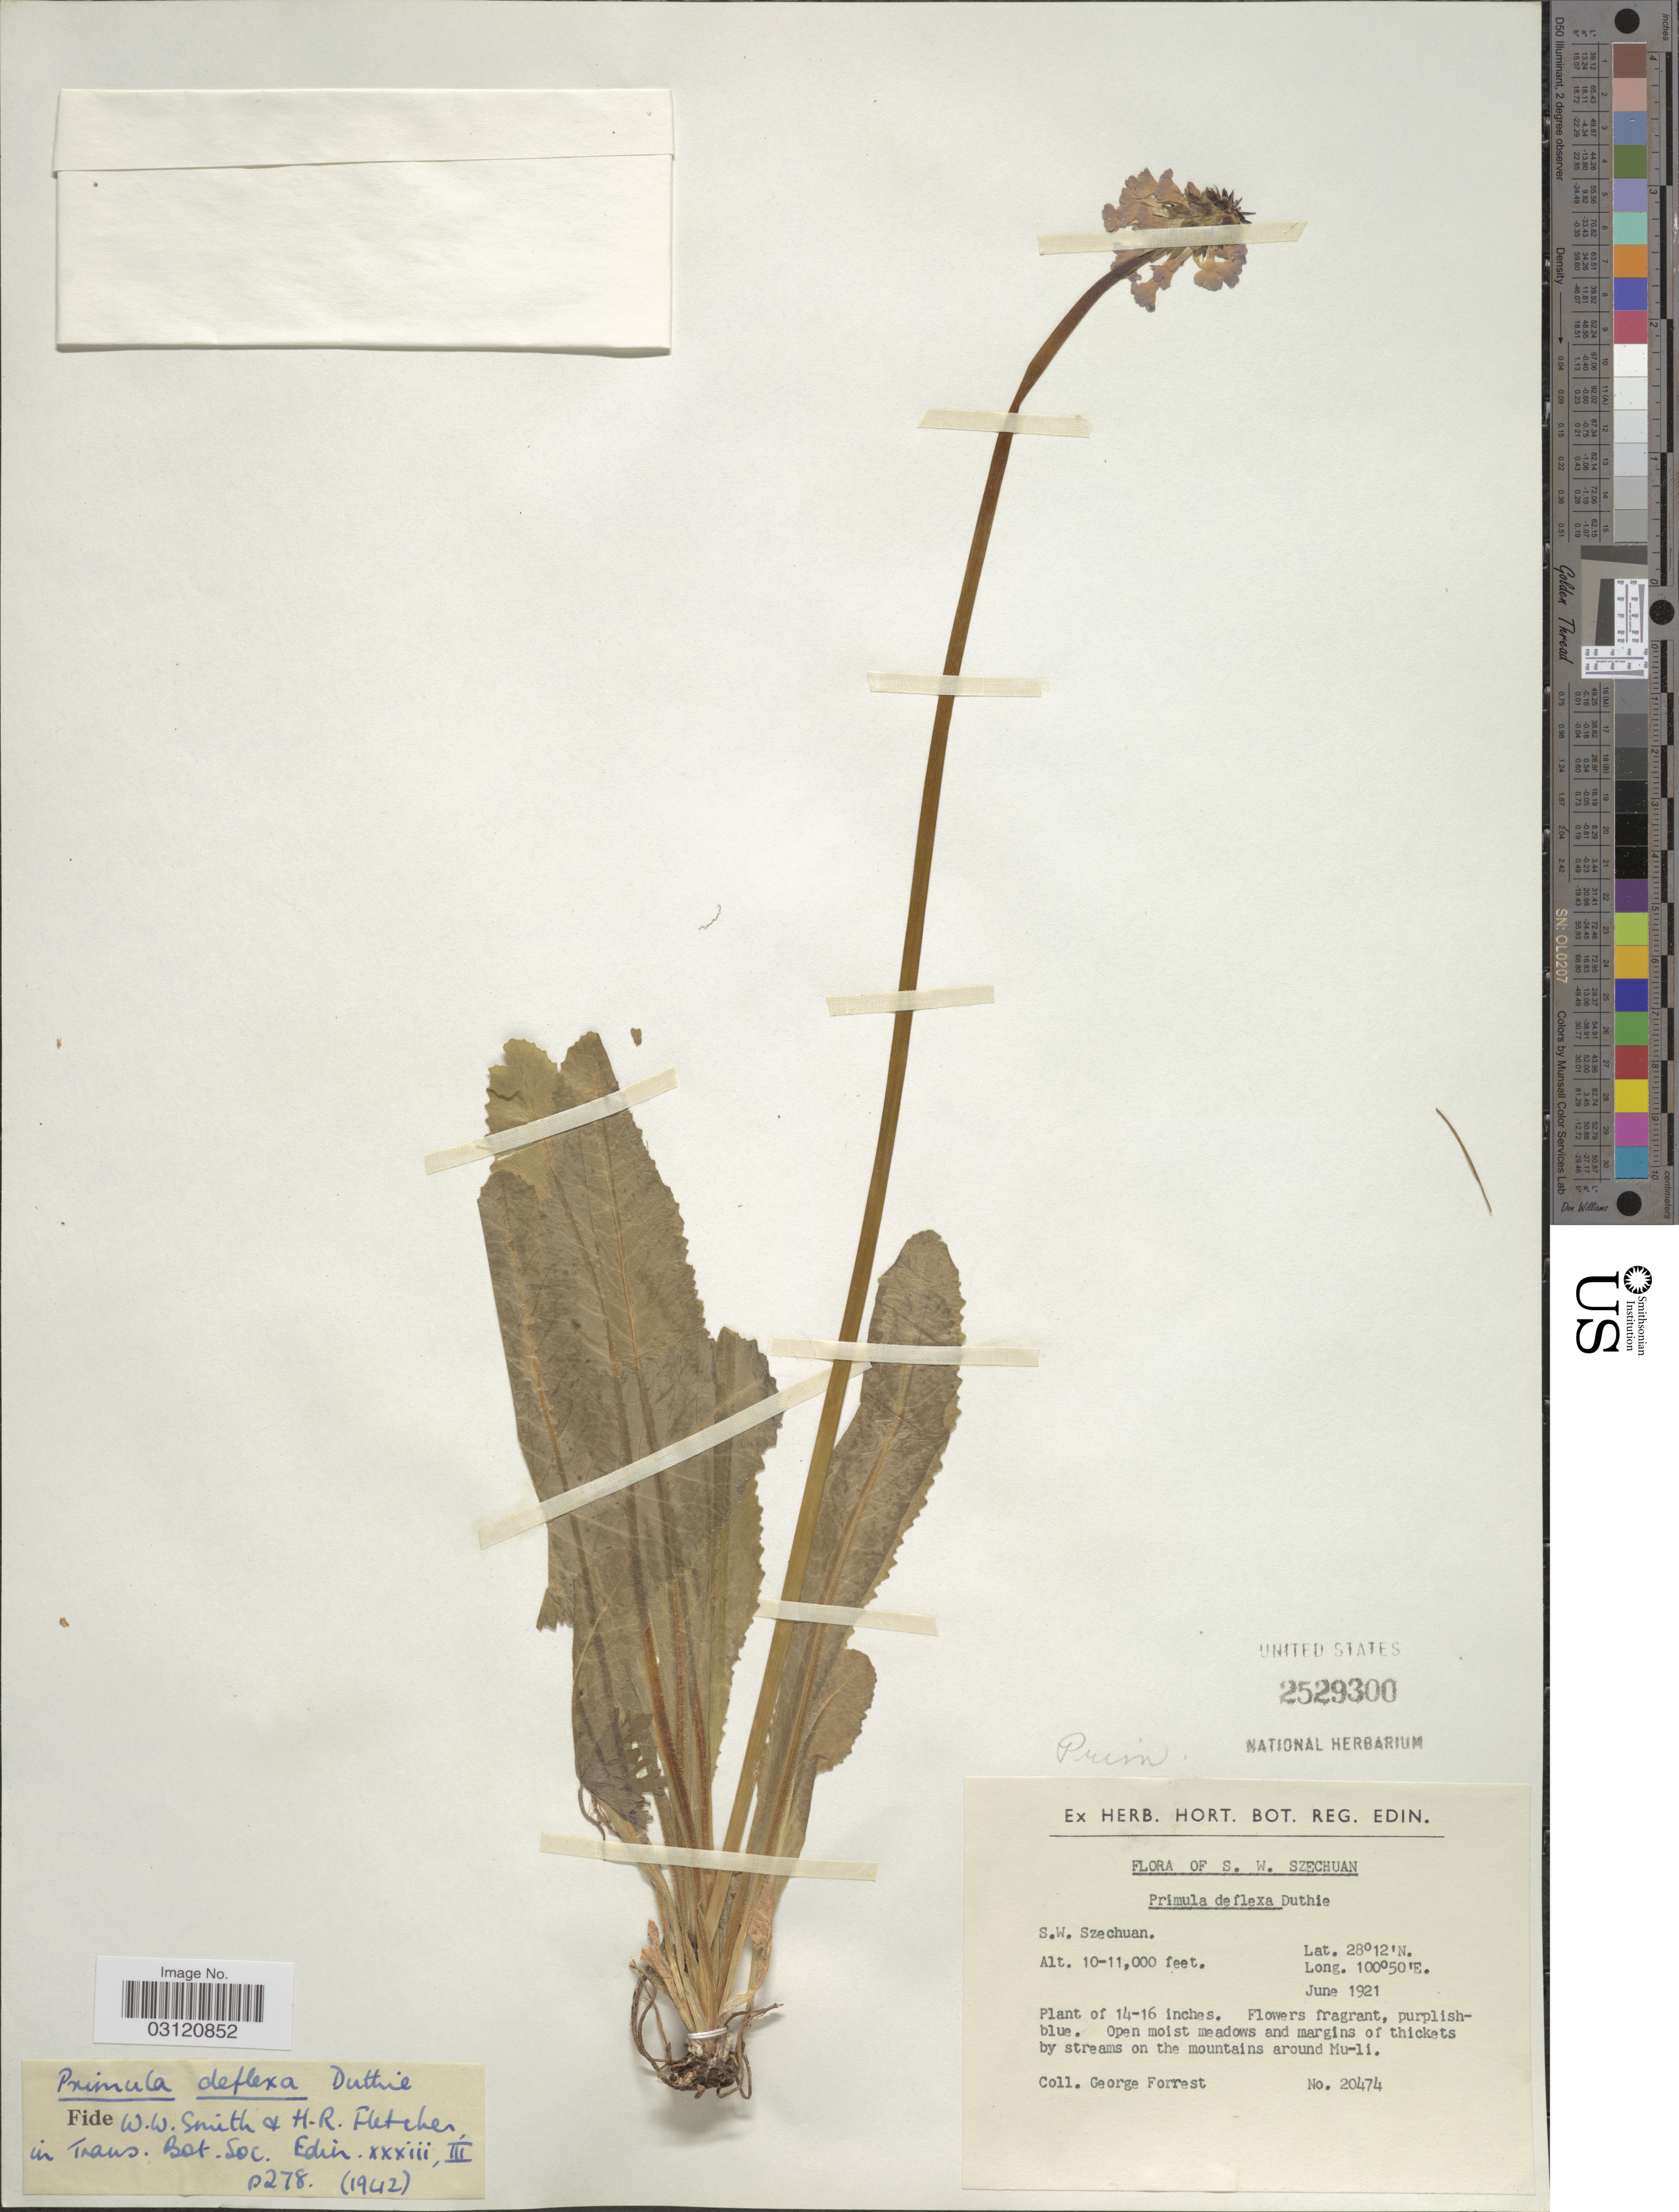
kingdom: Plantae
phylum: Tracheophyta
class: Magnoliopsida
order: Ericales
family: Primulaceae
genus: Primula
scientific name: Primula deflexa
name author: Duthie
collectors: G. Forrest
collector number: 20474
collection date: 1921-06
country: China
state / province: Sichuan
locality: S.W. Szechuan.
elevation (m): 3048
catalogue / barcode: US 2529300